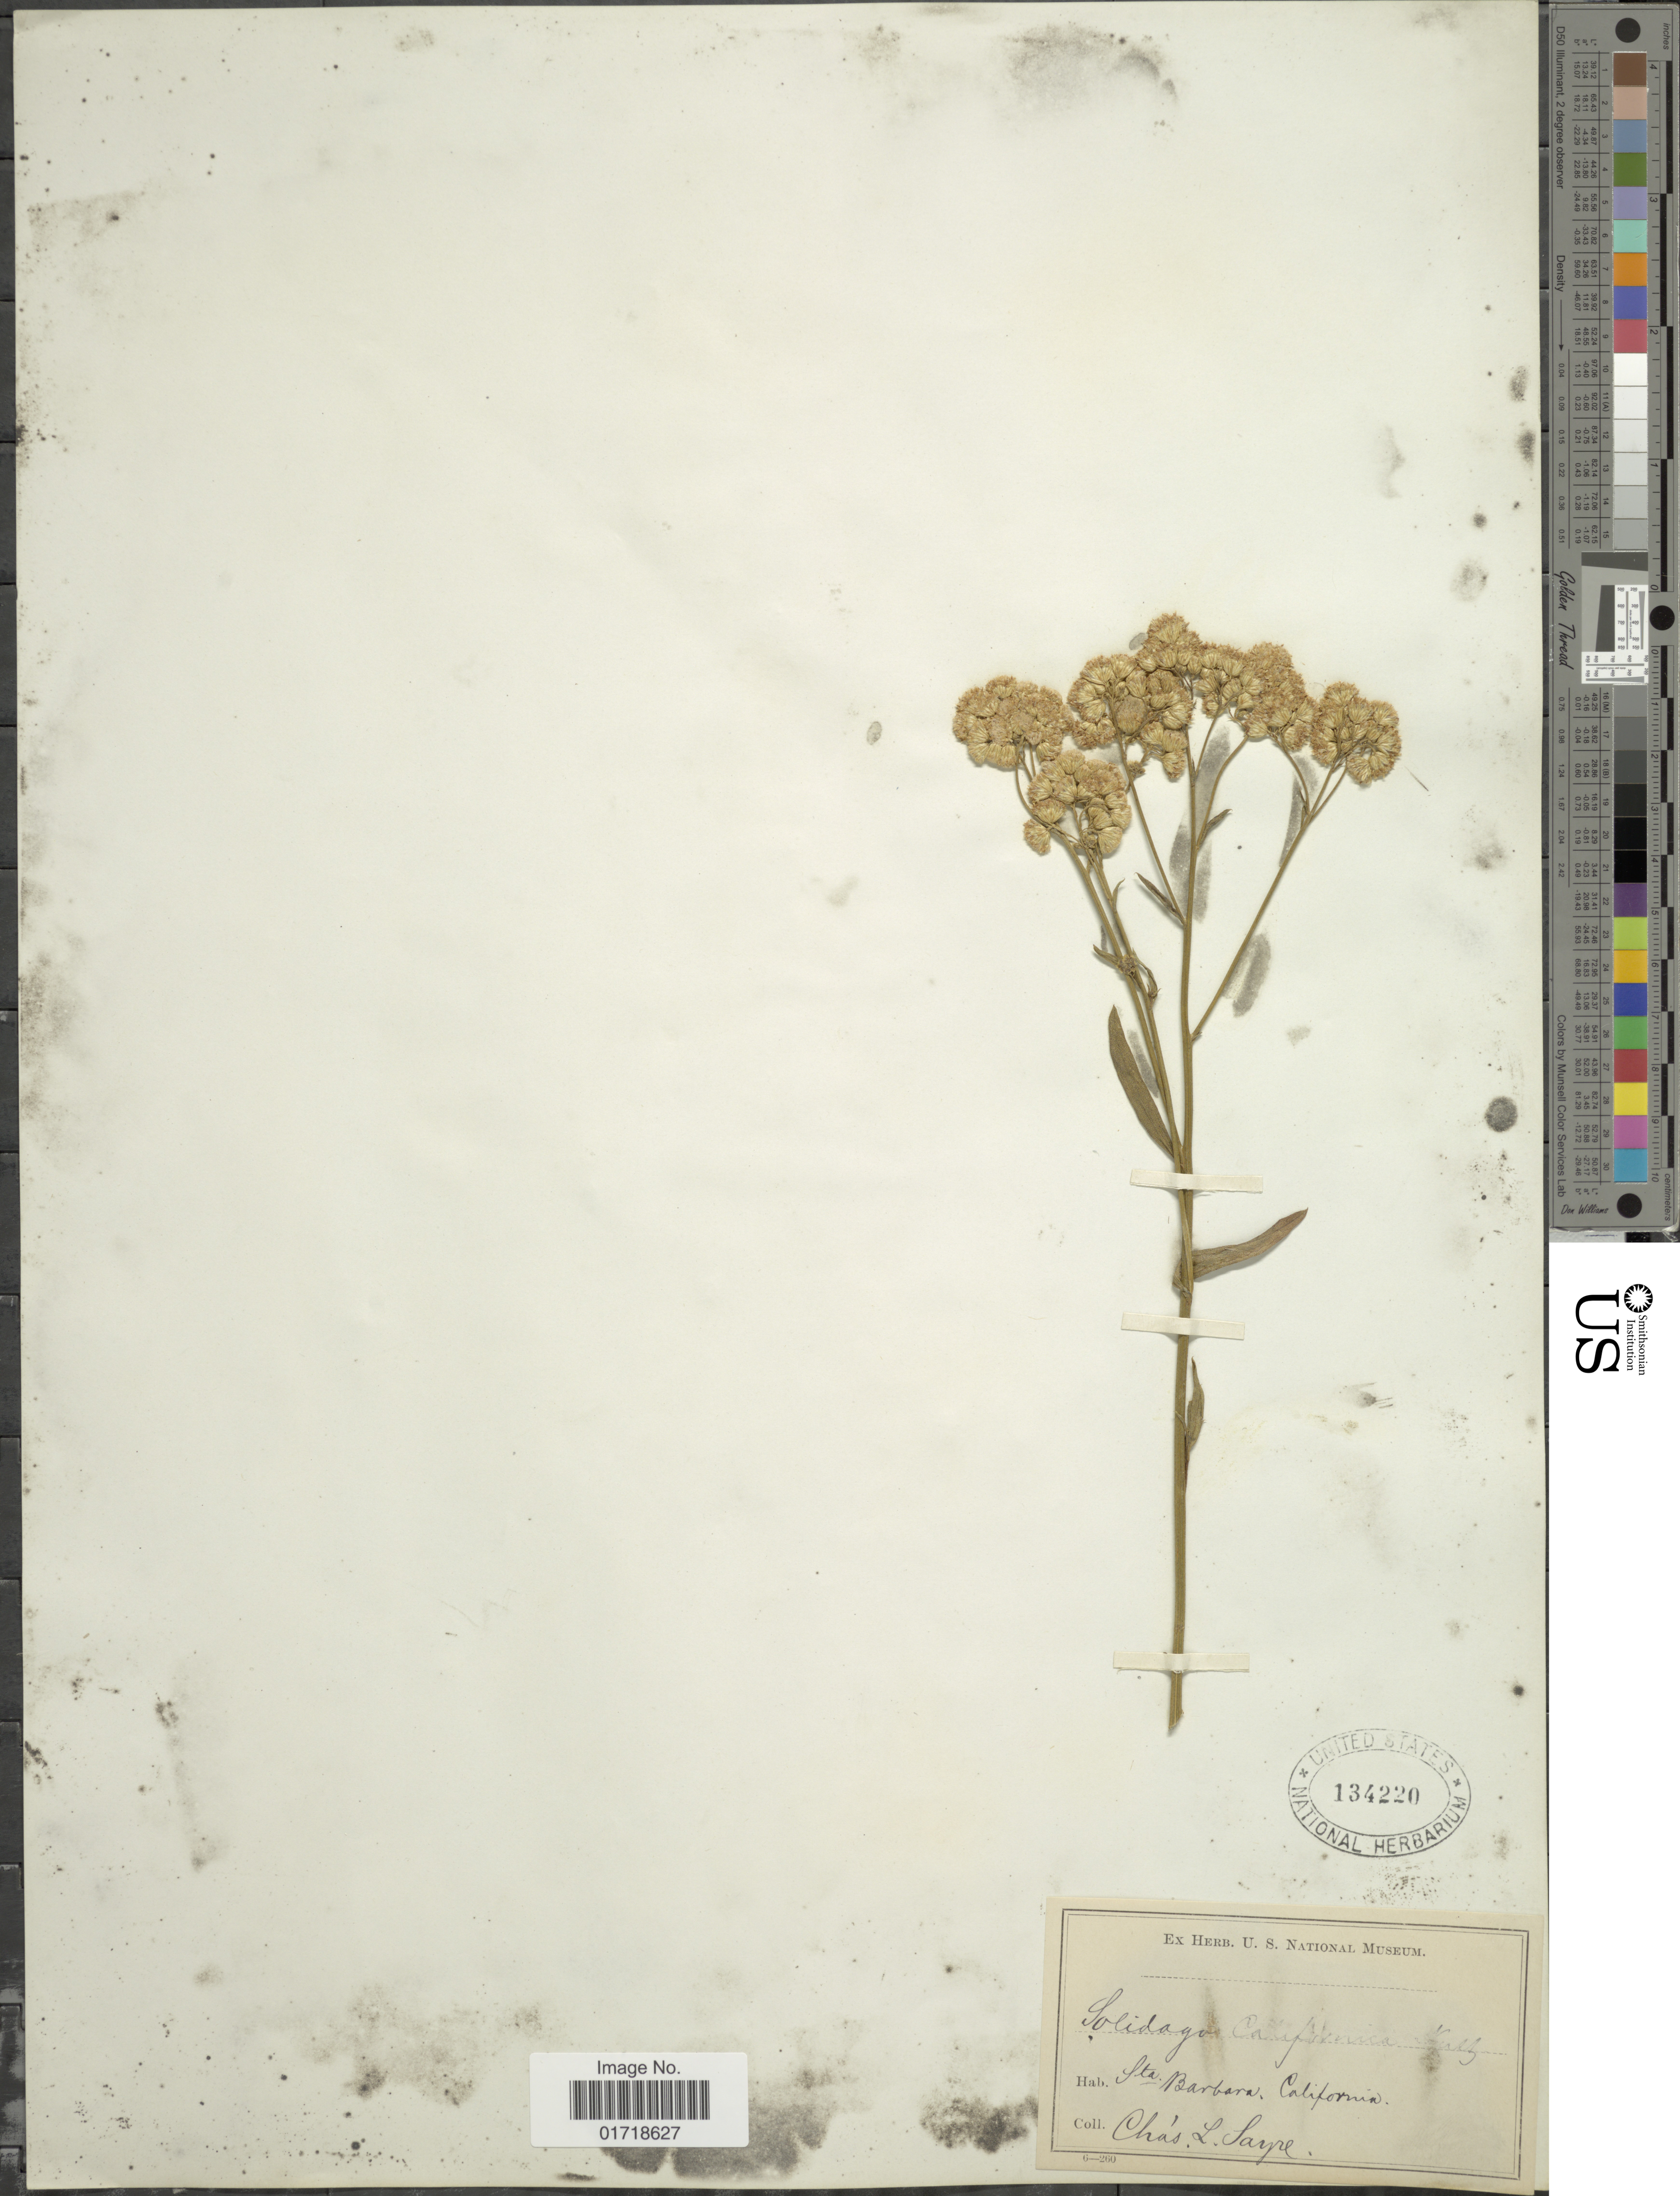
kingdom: Plantae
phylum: Tracheophyta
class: Magnoliopsida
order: Asterales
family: Asteraceae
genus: Baccharis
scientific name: Baccharis douglasii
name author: DC.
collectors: C. Sayre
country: United States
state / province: California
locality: Sta, Barbara.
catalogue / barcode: US 134220